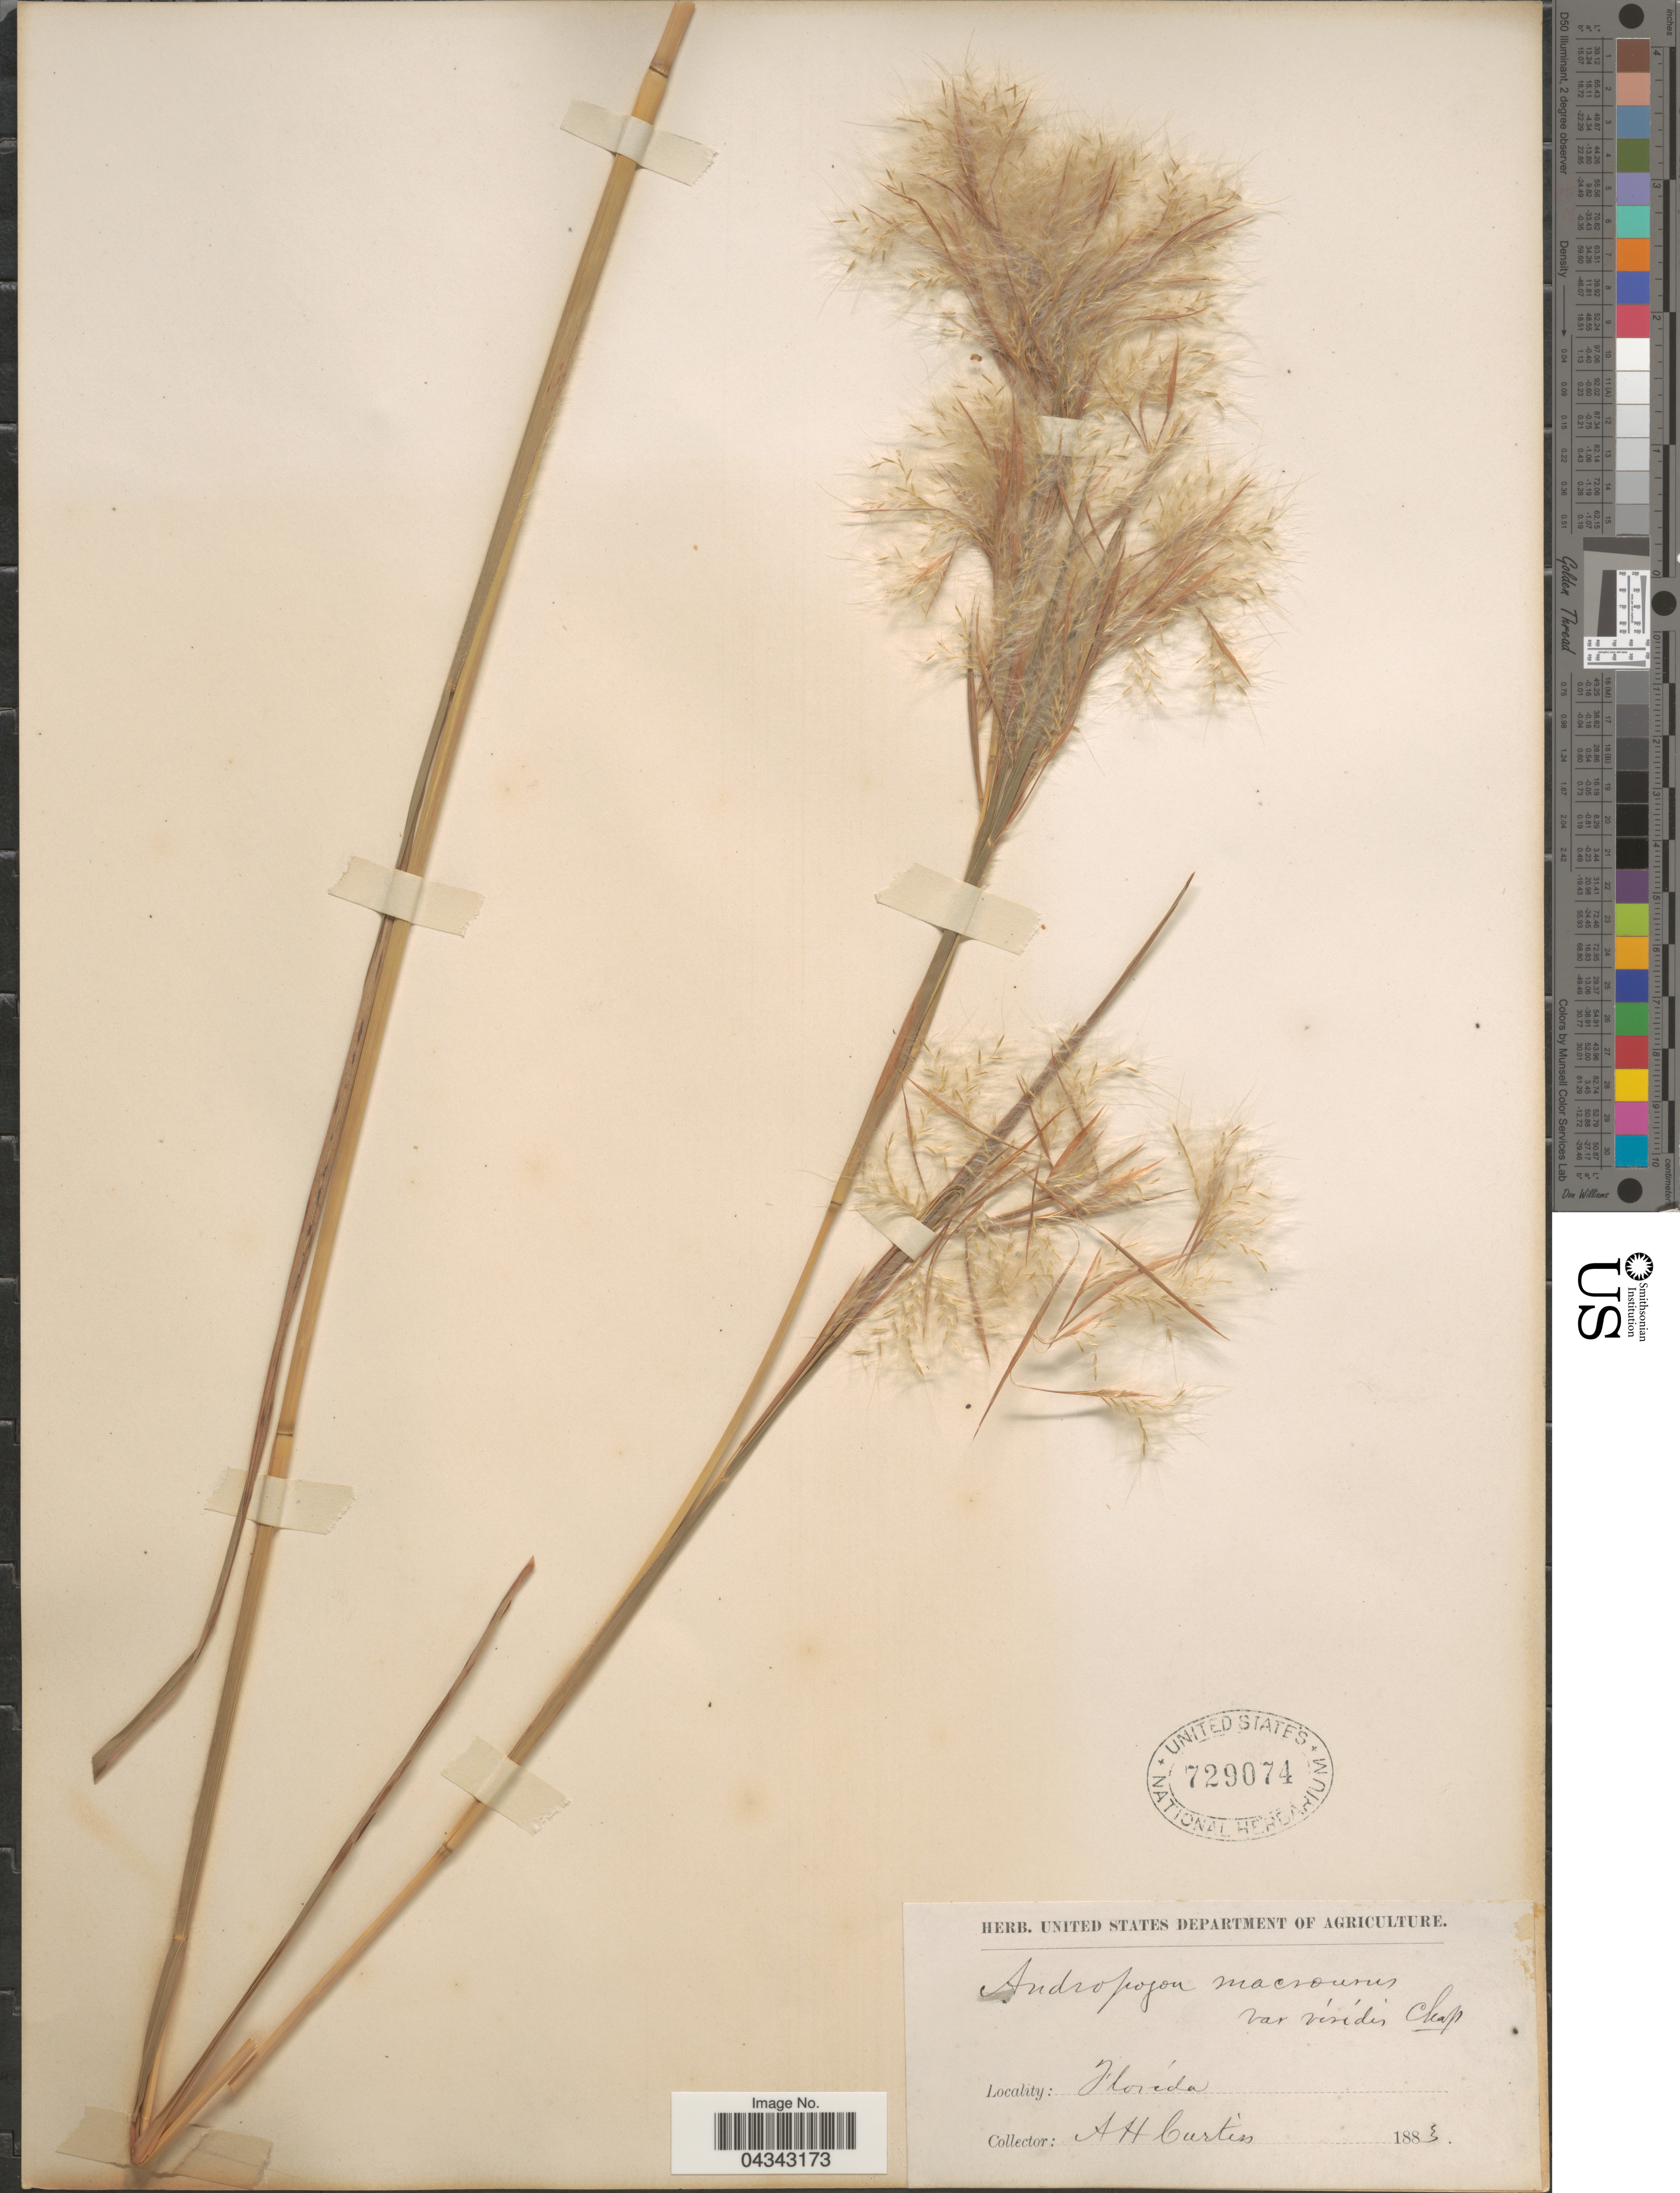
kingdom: Plantae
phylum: Tracheophyta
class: Liliopsida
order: Poales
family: Poaceae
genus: Andropogon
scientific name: Andropogon glomeratus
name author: (Walter) Britton, Stearns & Poggenb.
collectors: A. H. Curtiss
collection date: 1883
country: United States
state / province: Florida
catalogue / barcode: US 729074